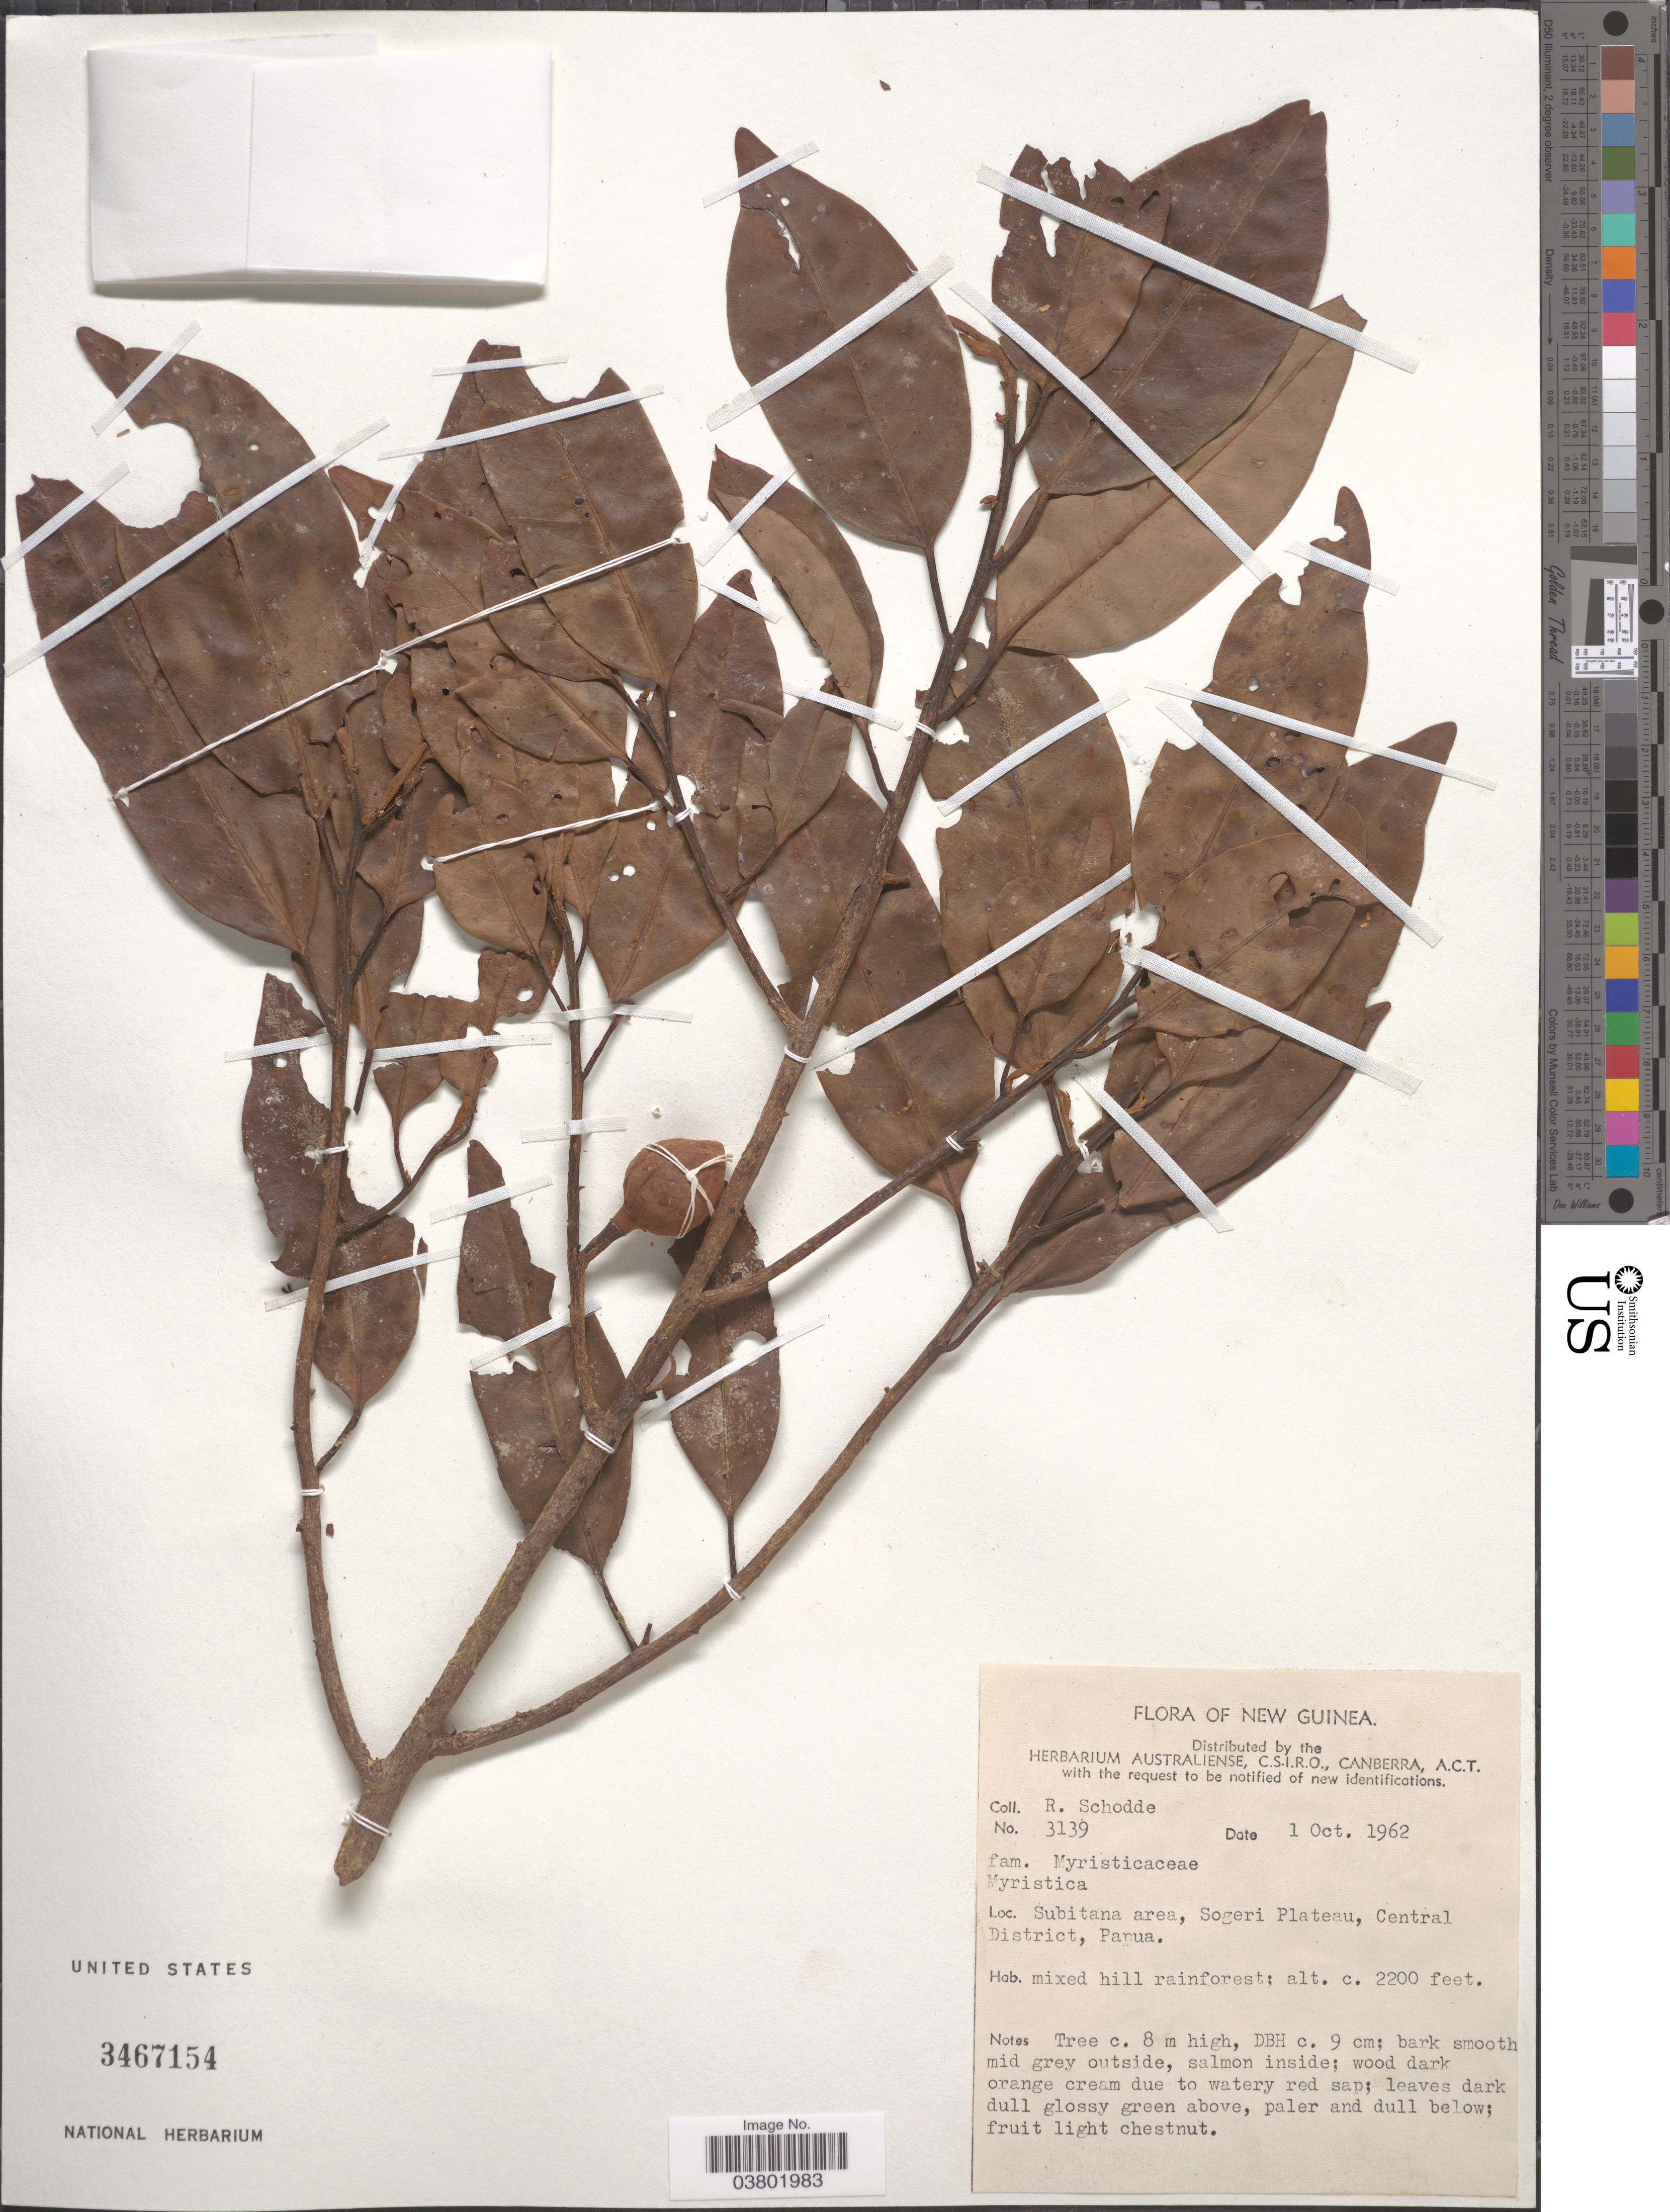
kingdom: Plantae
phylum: Tracheophyta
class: Magnoliopsida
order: Magnoliales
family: Myristicaceae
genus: Myristica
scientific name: Myristica sp.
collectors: R. Schodde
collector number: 3139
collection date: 1962-10-01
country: Papua New Guinea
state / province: Central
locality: New Guinea. Subitana area, Sogeri Plateau, Central District, Papua.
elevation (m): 671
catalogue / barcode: US 3467154